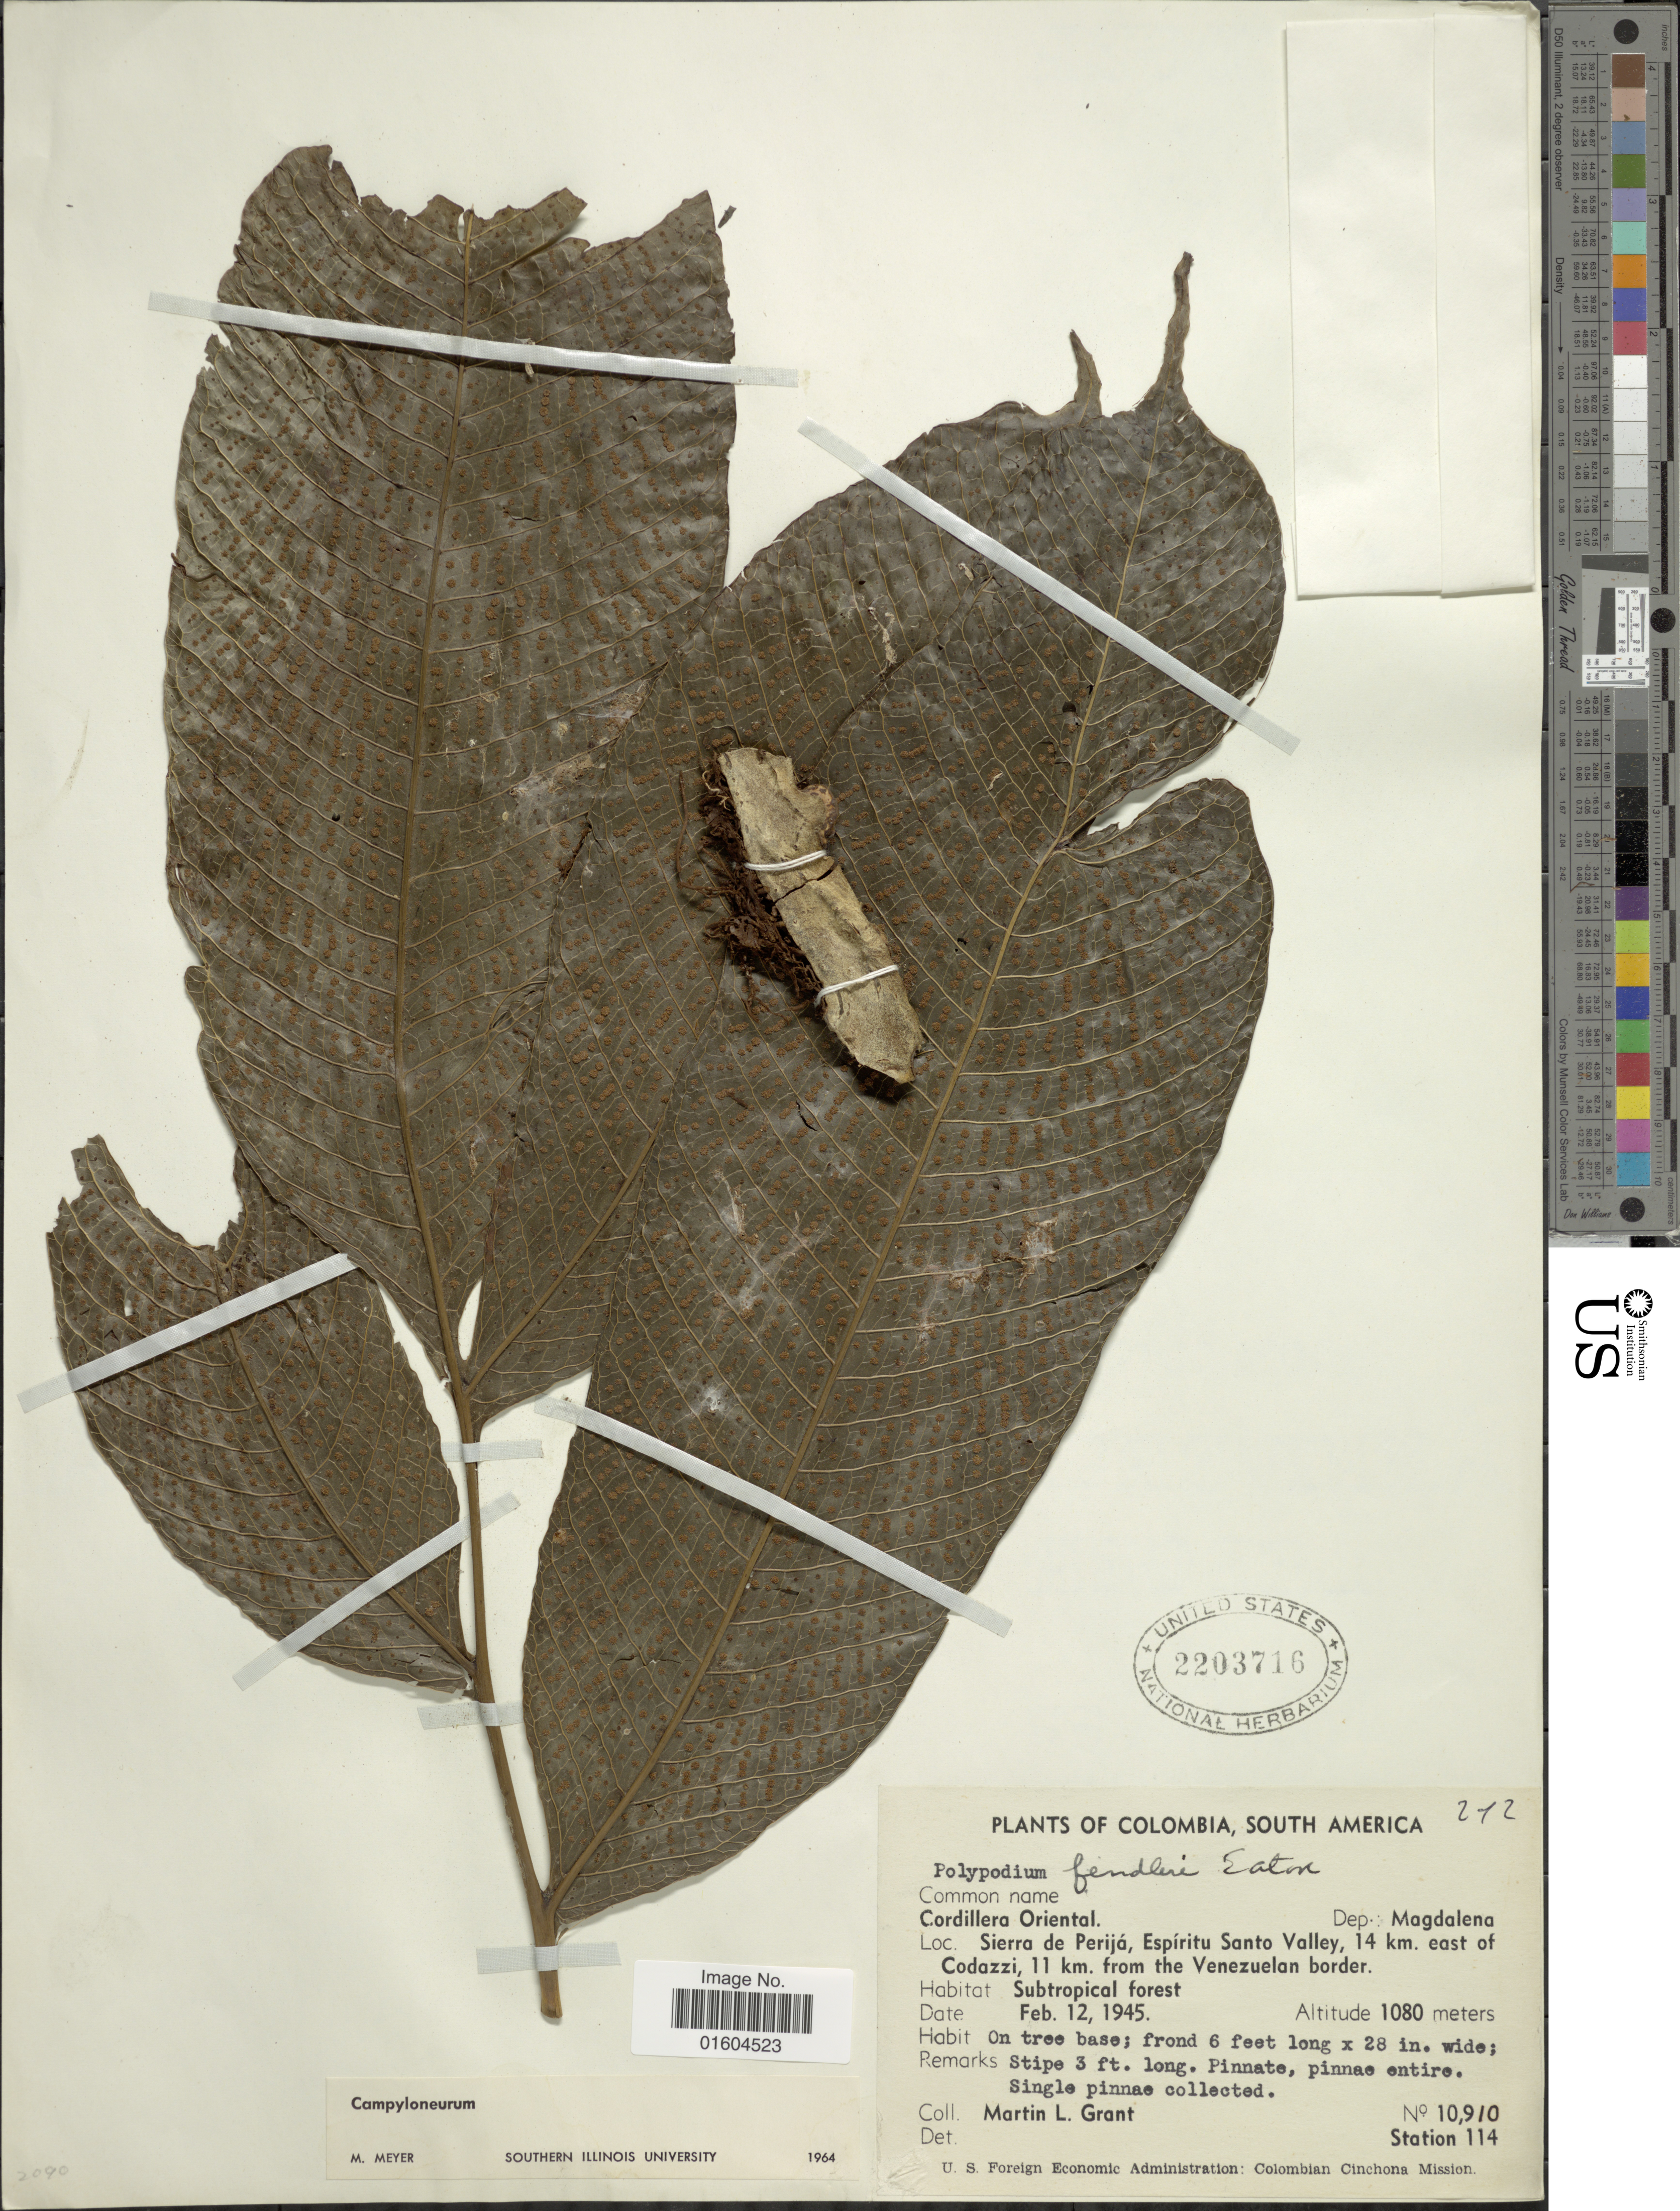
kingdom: Plantae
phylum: Tracheophyta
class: Polypodiopsida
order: Polypodiales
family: Polypodiaceae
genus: Campyloneurum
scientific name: Campyloneurum magnificum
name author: T. Moore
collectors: M. L. Grant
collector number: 10910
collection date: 1945-02-12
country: Colombia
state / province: Magdalena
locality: Colombia, South America, Cordillera Oriental, Dep. Magdalena, Sierra de Perija, Espiritu Santo Valley, 14 km. east of Codazzi, 11 km. from the Venezuelan border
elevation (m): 1080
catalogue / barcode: US 2203716